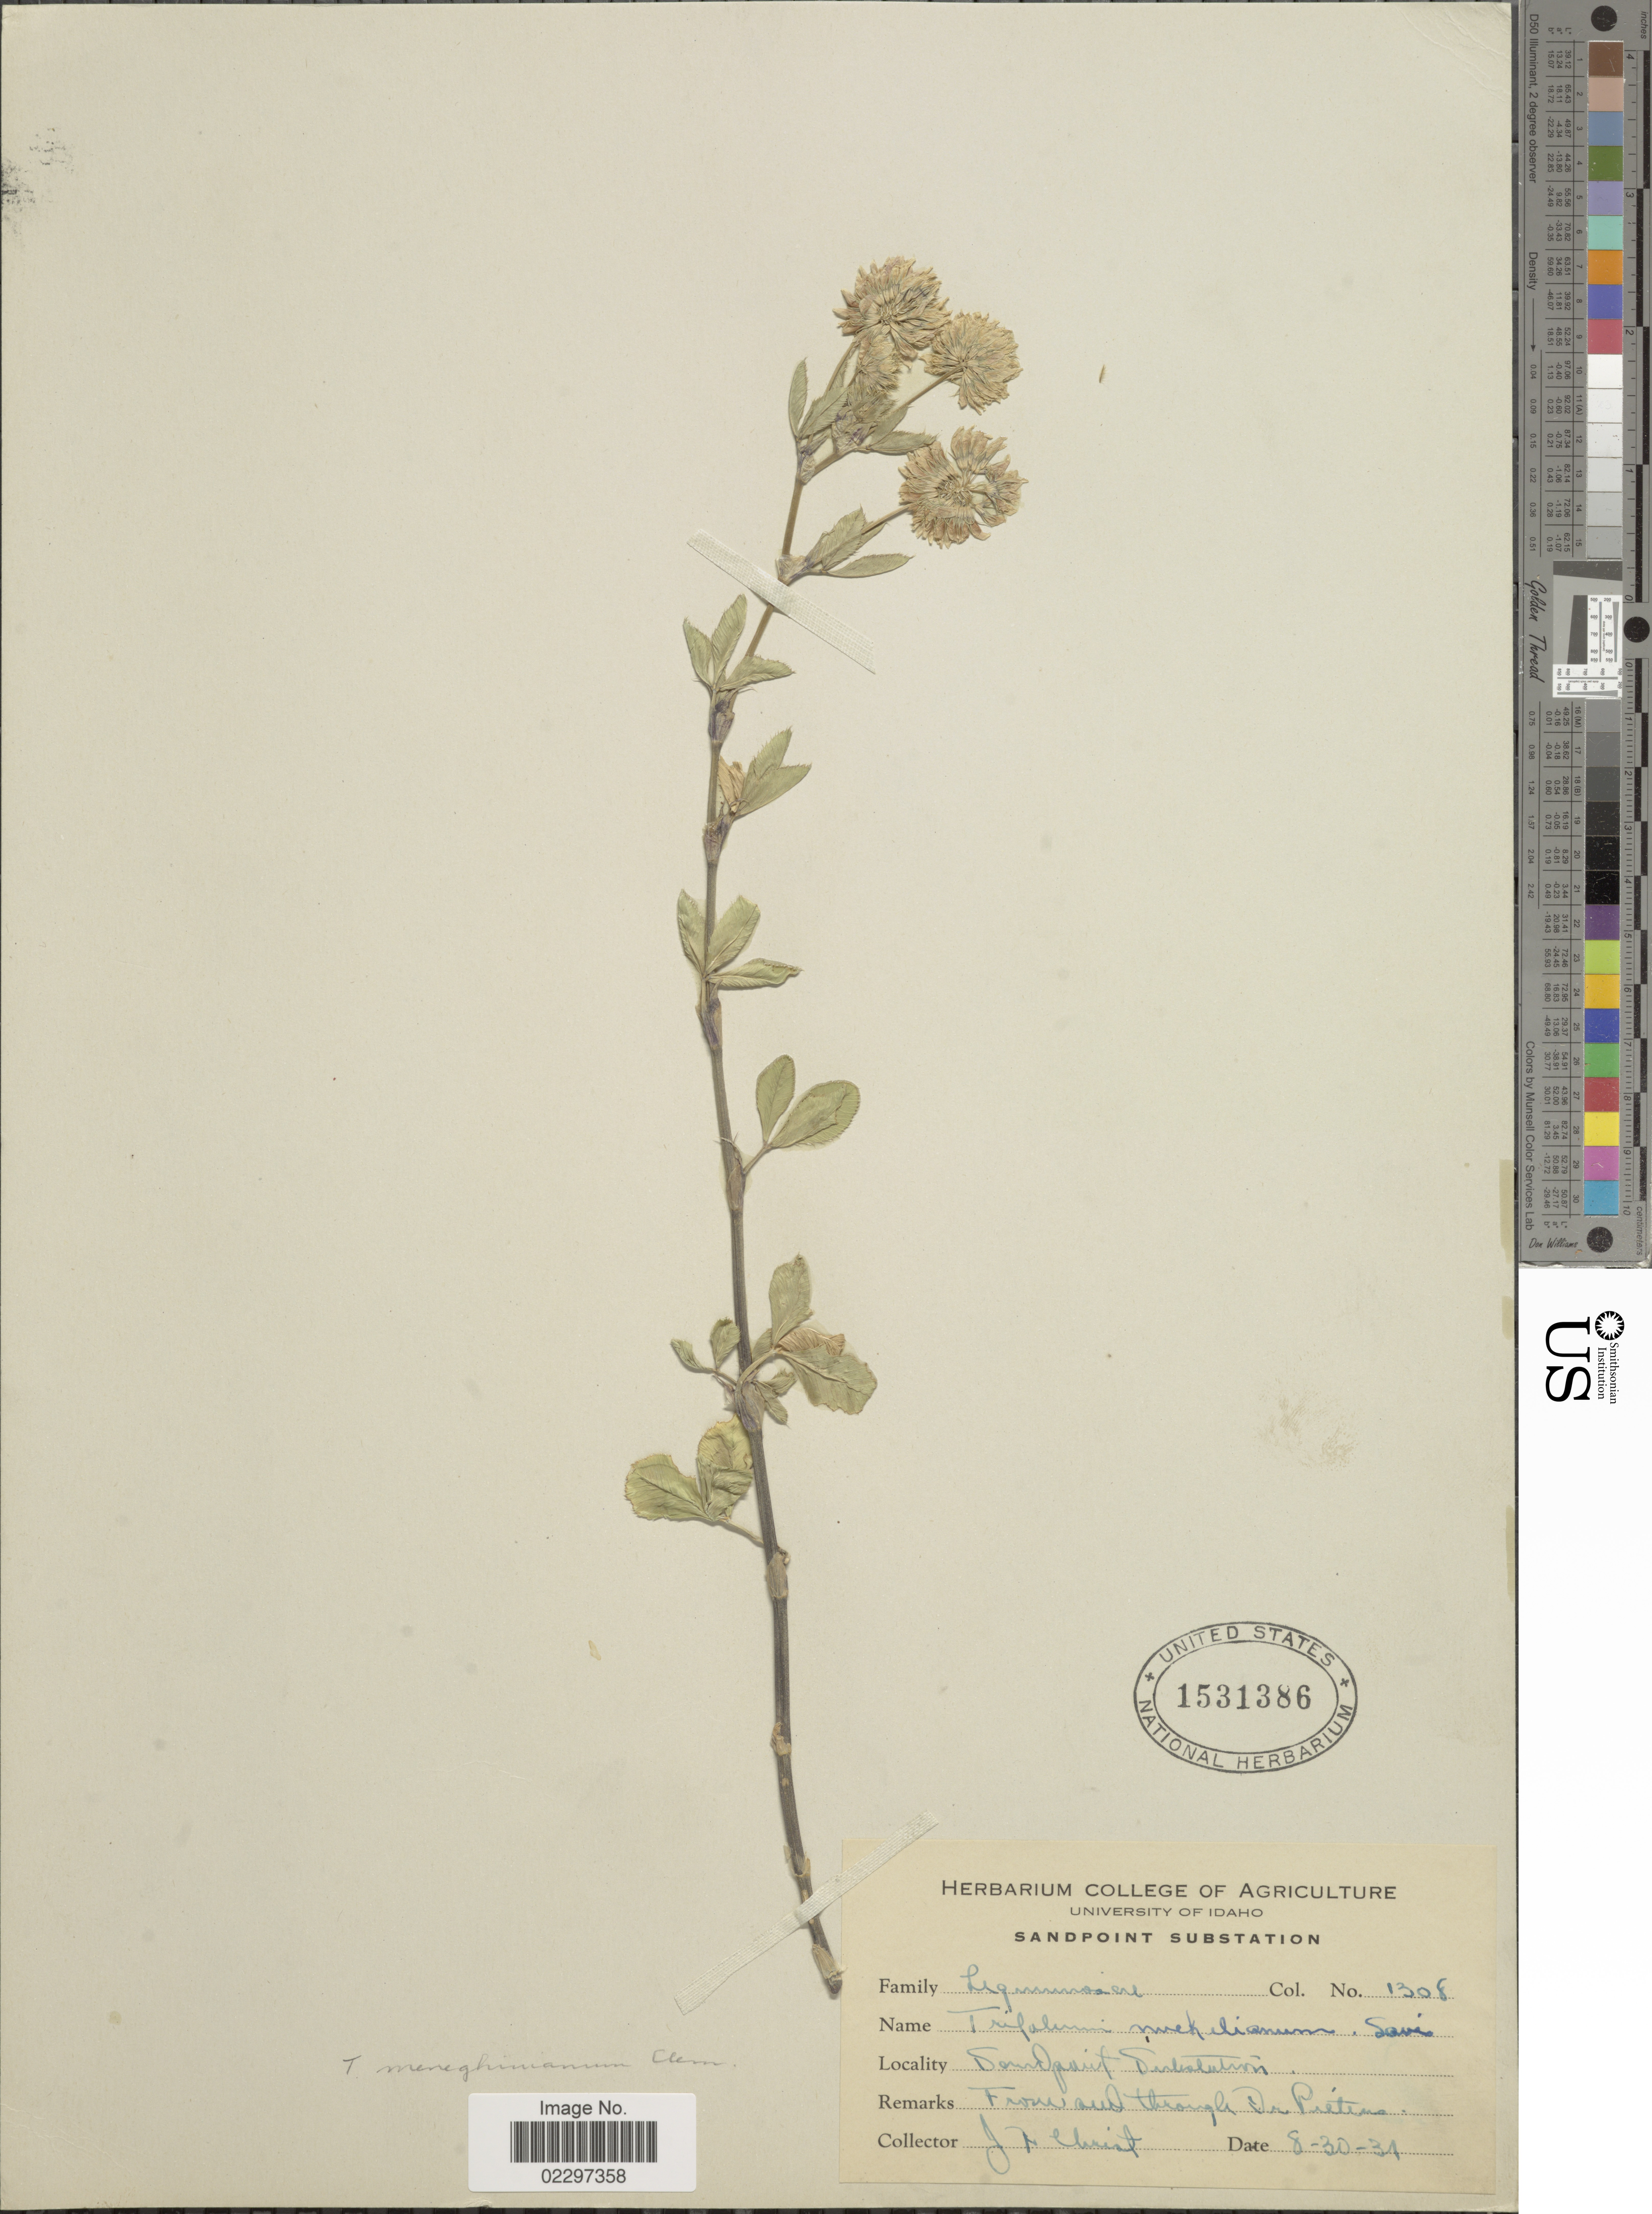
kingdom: Plantae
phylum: Tracheophyta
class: Magnoliopsida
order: Fabales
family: Fabaceae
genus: Trifolium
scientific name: Trifolium meneghinianum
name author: Clementi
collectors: J. H. Christ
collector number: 1308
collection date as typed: Transcribed d/m/y: 30/8/31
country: United States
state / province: Idaho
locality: Sandpoint Substation.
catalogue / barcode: US 1531386